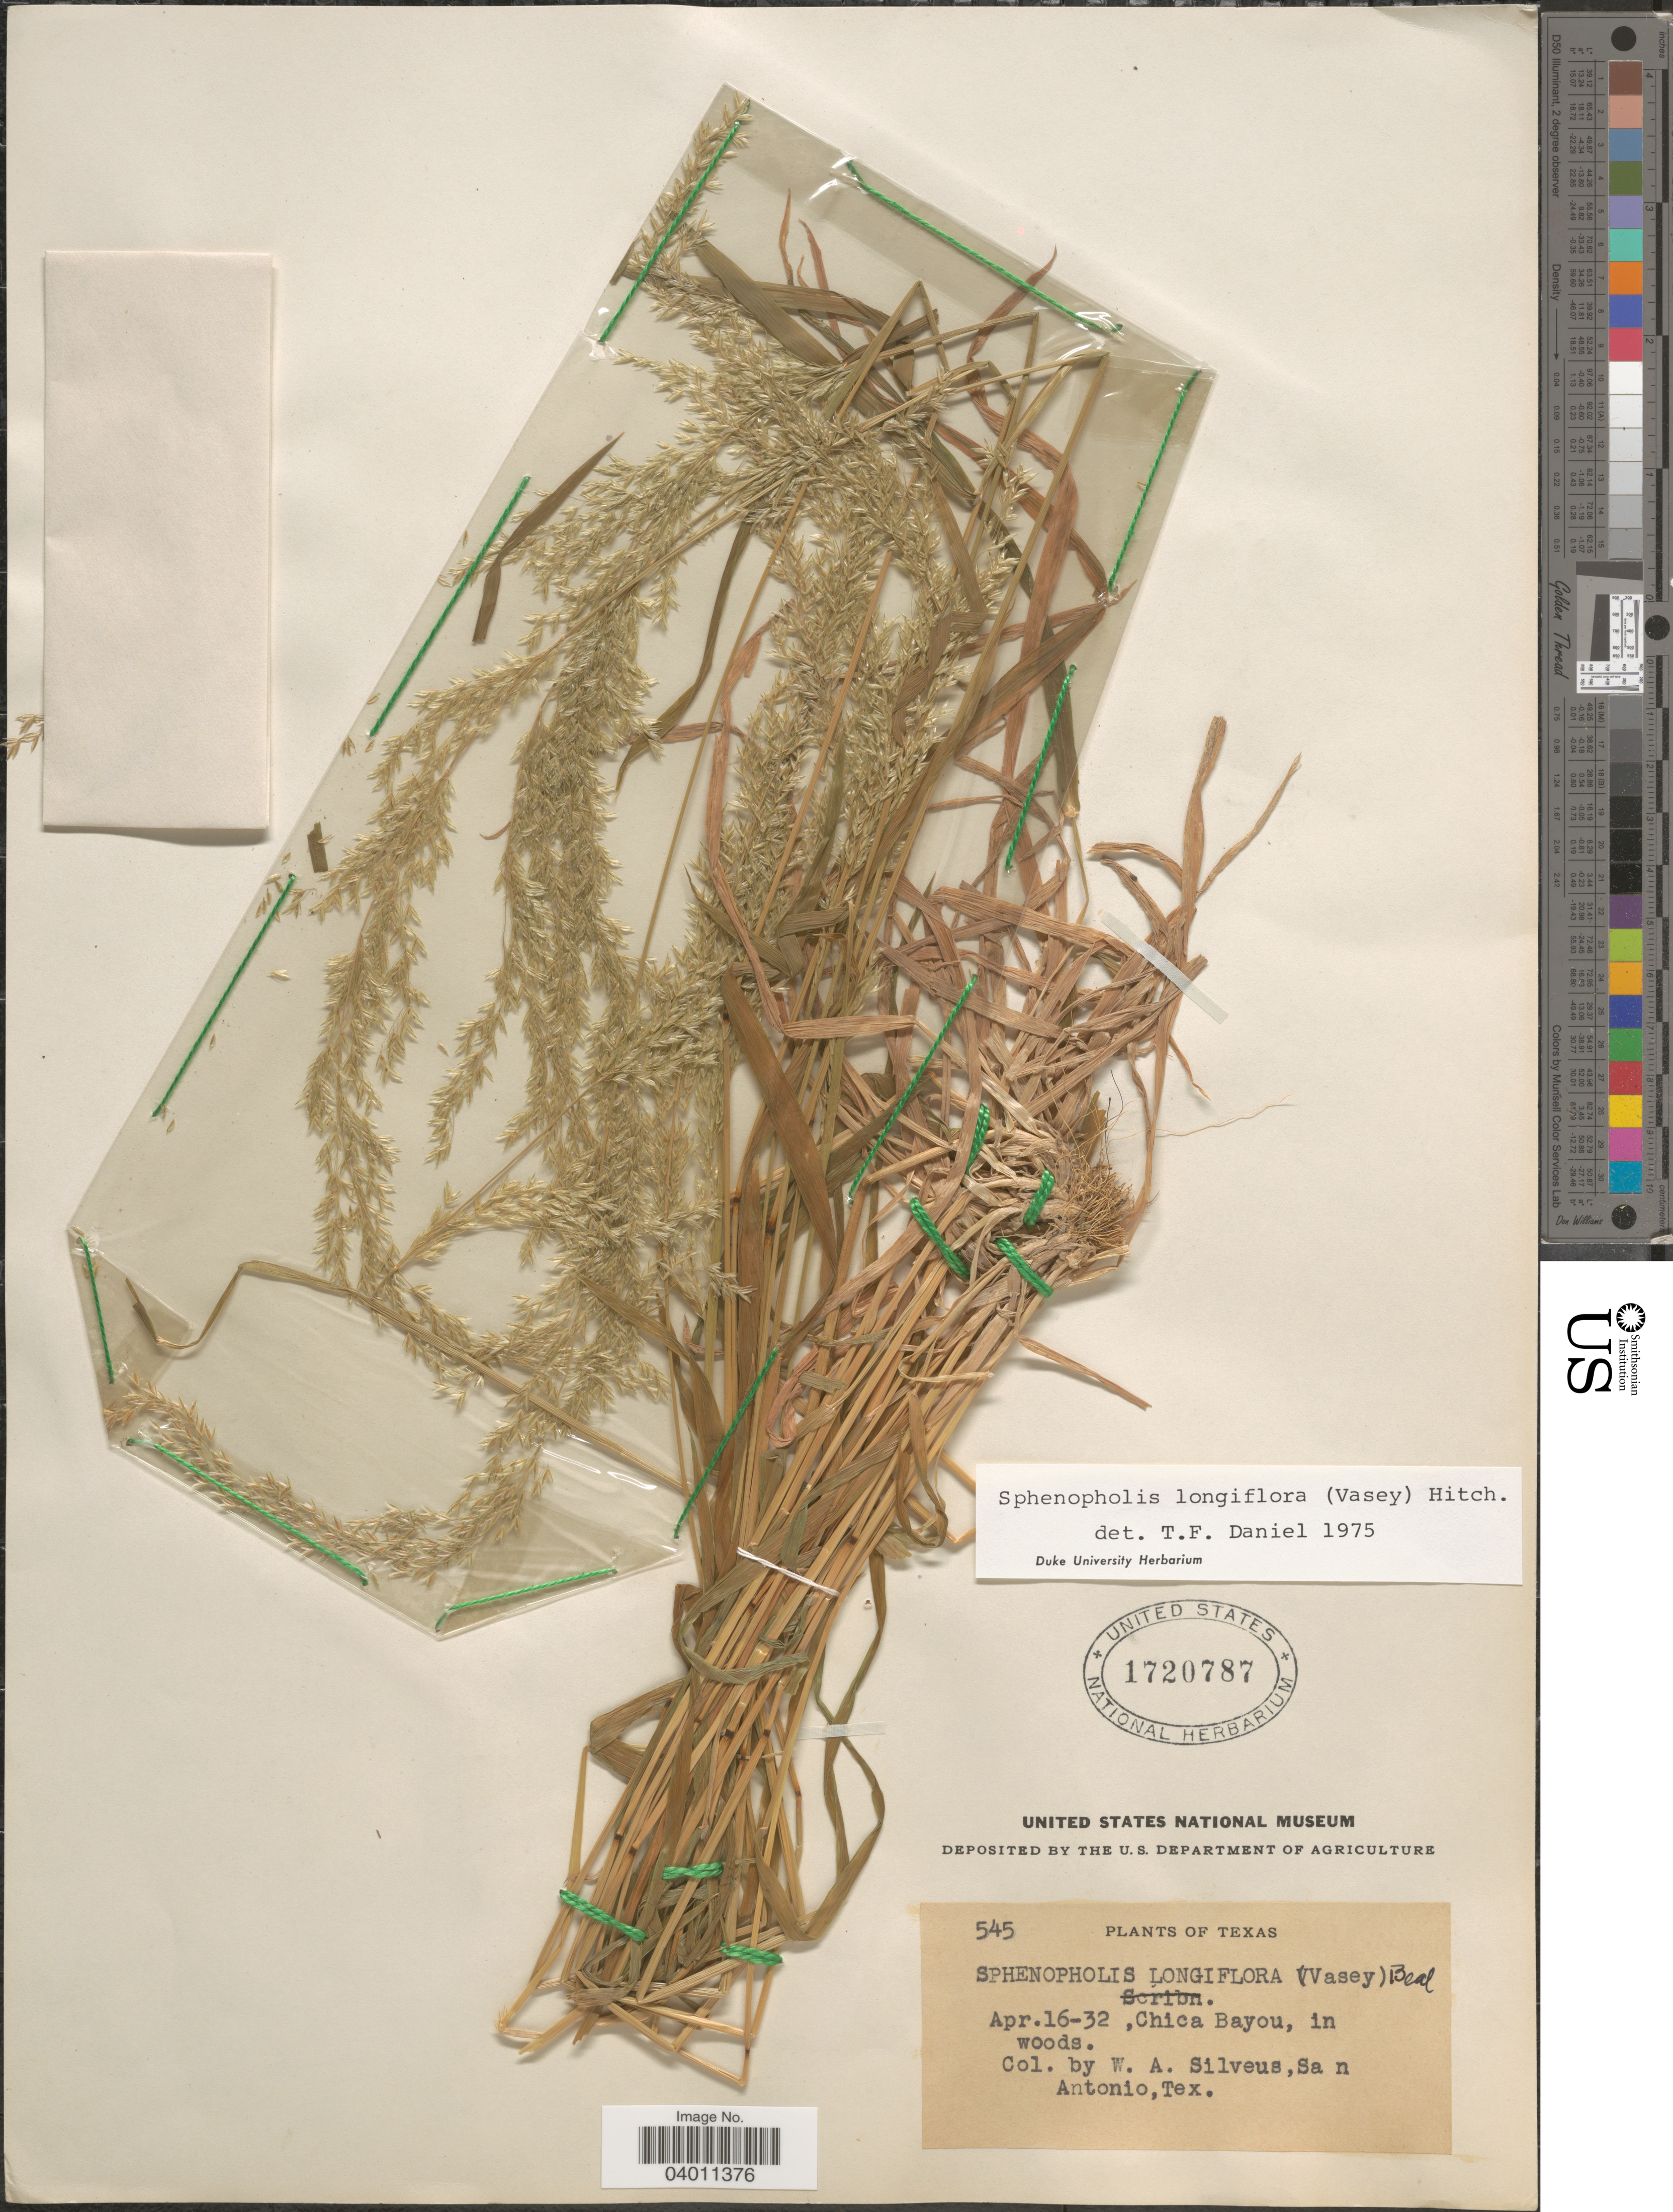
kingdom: Plantae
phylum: Tracheophyta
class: Liliopsida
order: Poales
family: Poaceae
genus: Sphenopholis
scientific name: Sphenopholis longiflora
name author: (Vasey) Hitchc.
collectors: W. Silveus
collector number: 545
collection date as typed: Transcribed d/m/y: 16/4/32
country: United States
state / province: Texas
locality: Chica Bayou, in woods.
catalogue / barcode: US 1720787